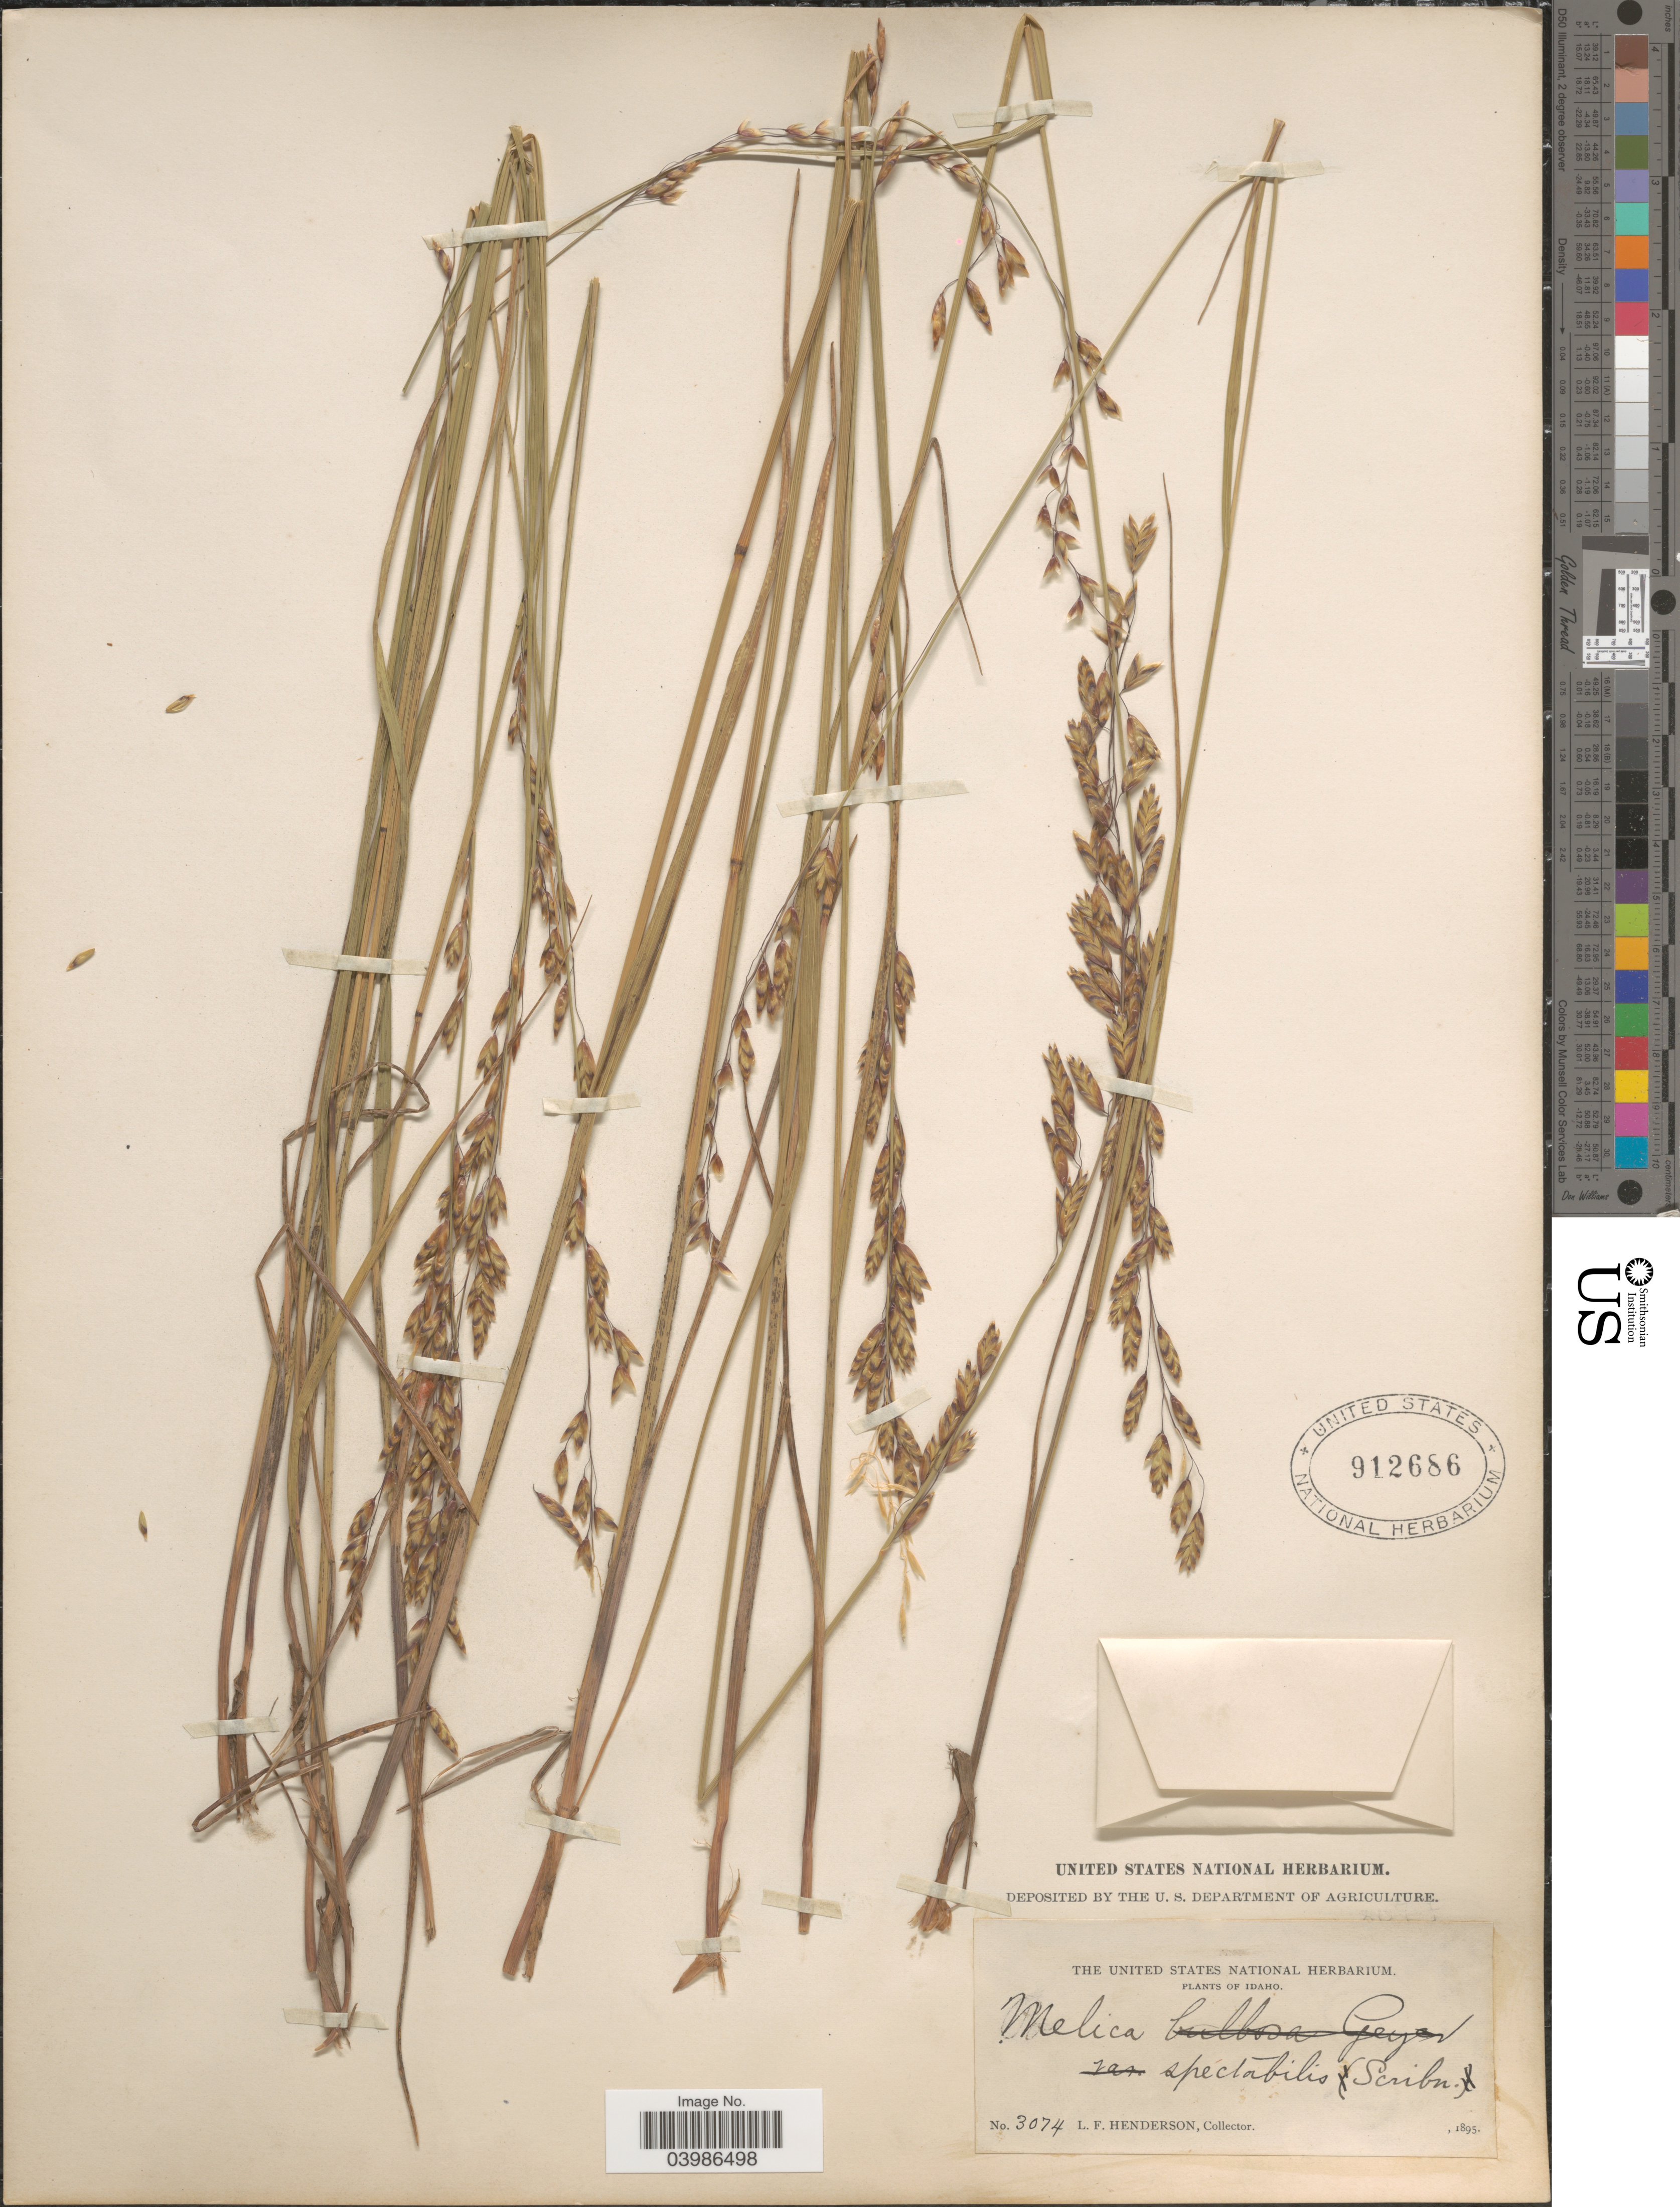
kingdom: Plantae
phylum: Tracheophyta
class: Liliopsida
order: Poales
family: Poaceae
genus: Melica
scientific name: Melica spectabilis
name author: Scribn.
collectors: L. Henderson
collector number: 3074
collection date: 1895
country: United States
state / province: Idaho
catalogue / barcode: US 912686